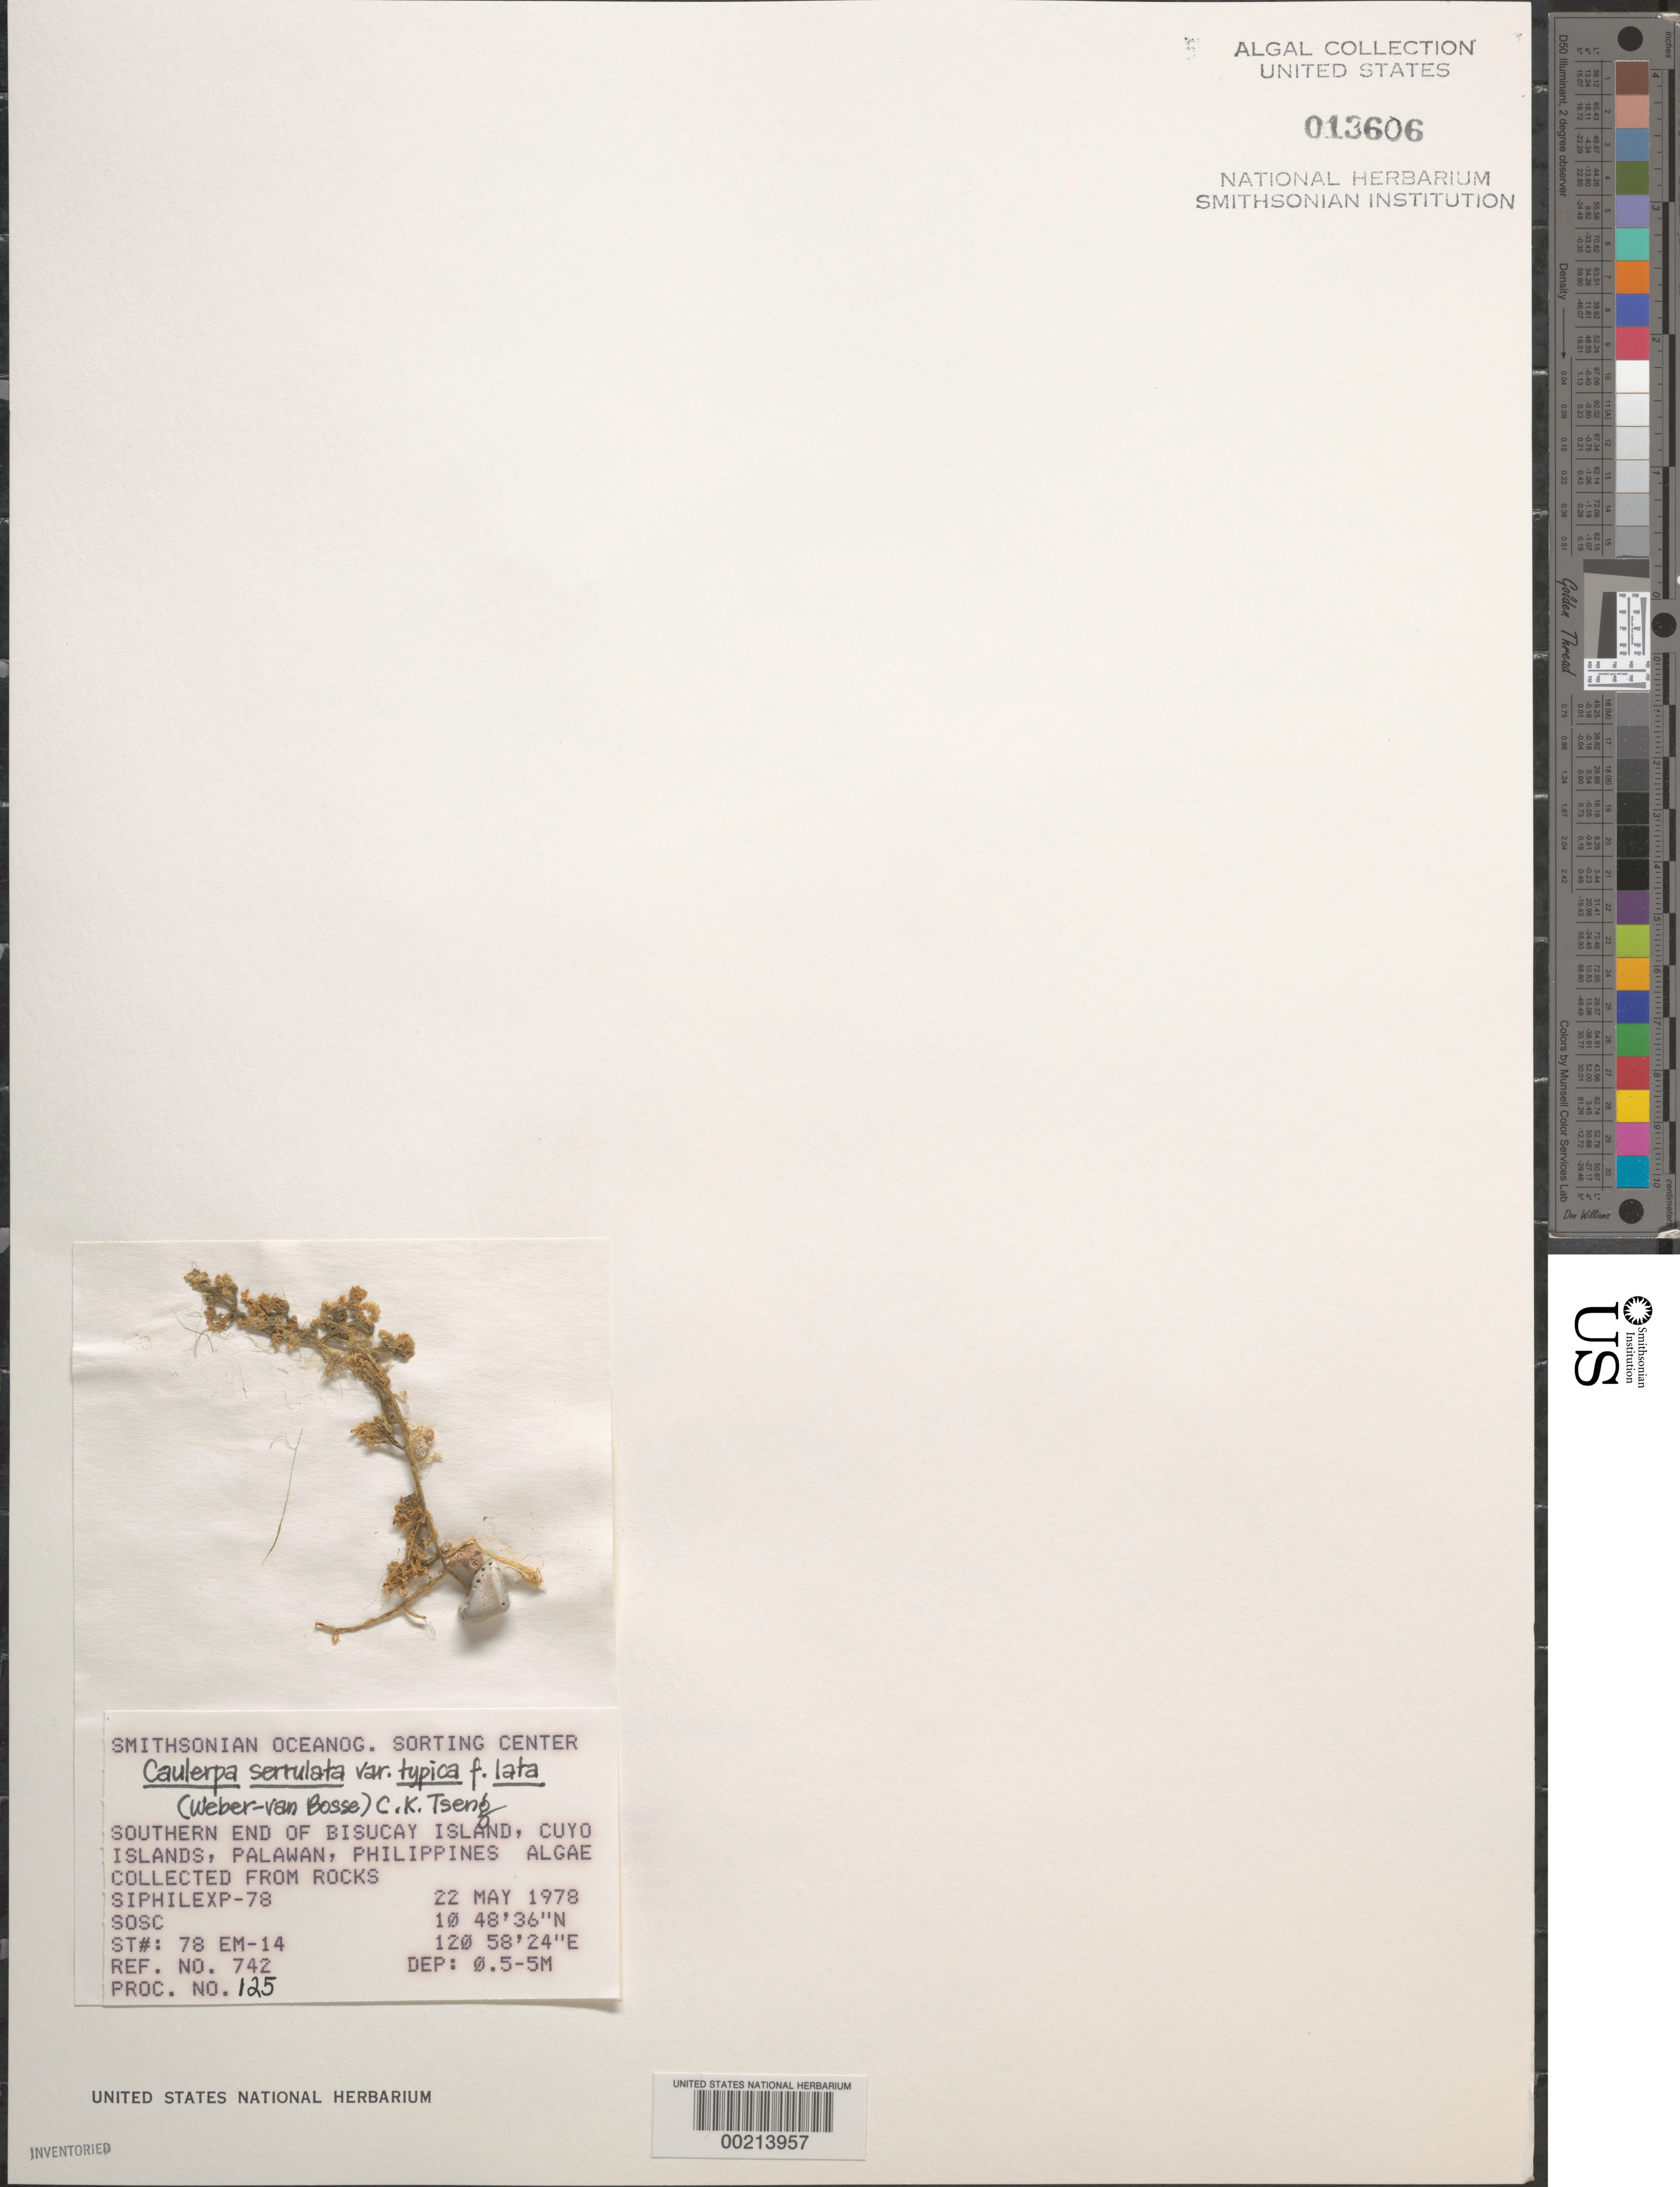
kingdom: Plantae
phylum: Chlorophyta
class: Ulvophyceae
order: Bryopsidales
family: Caulerpaceae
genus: Caulerpa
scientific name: Caulerpa serrulata var. typica forma lata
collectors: SOSC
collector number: Station 78 Em-14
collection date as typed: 22 May 1978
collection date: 1978-05-22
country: Philippines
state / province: Mimaropa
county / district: Palawan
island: Bisucay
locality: Southern end of island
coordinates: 10 48' 36" N, 120 58' 24" E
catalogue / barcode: US 13606